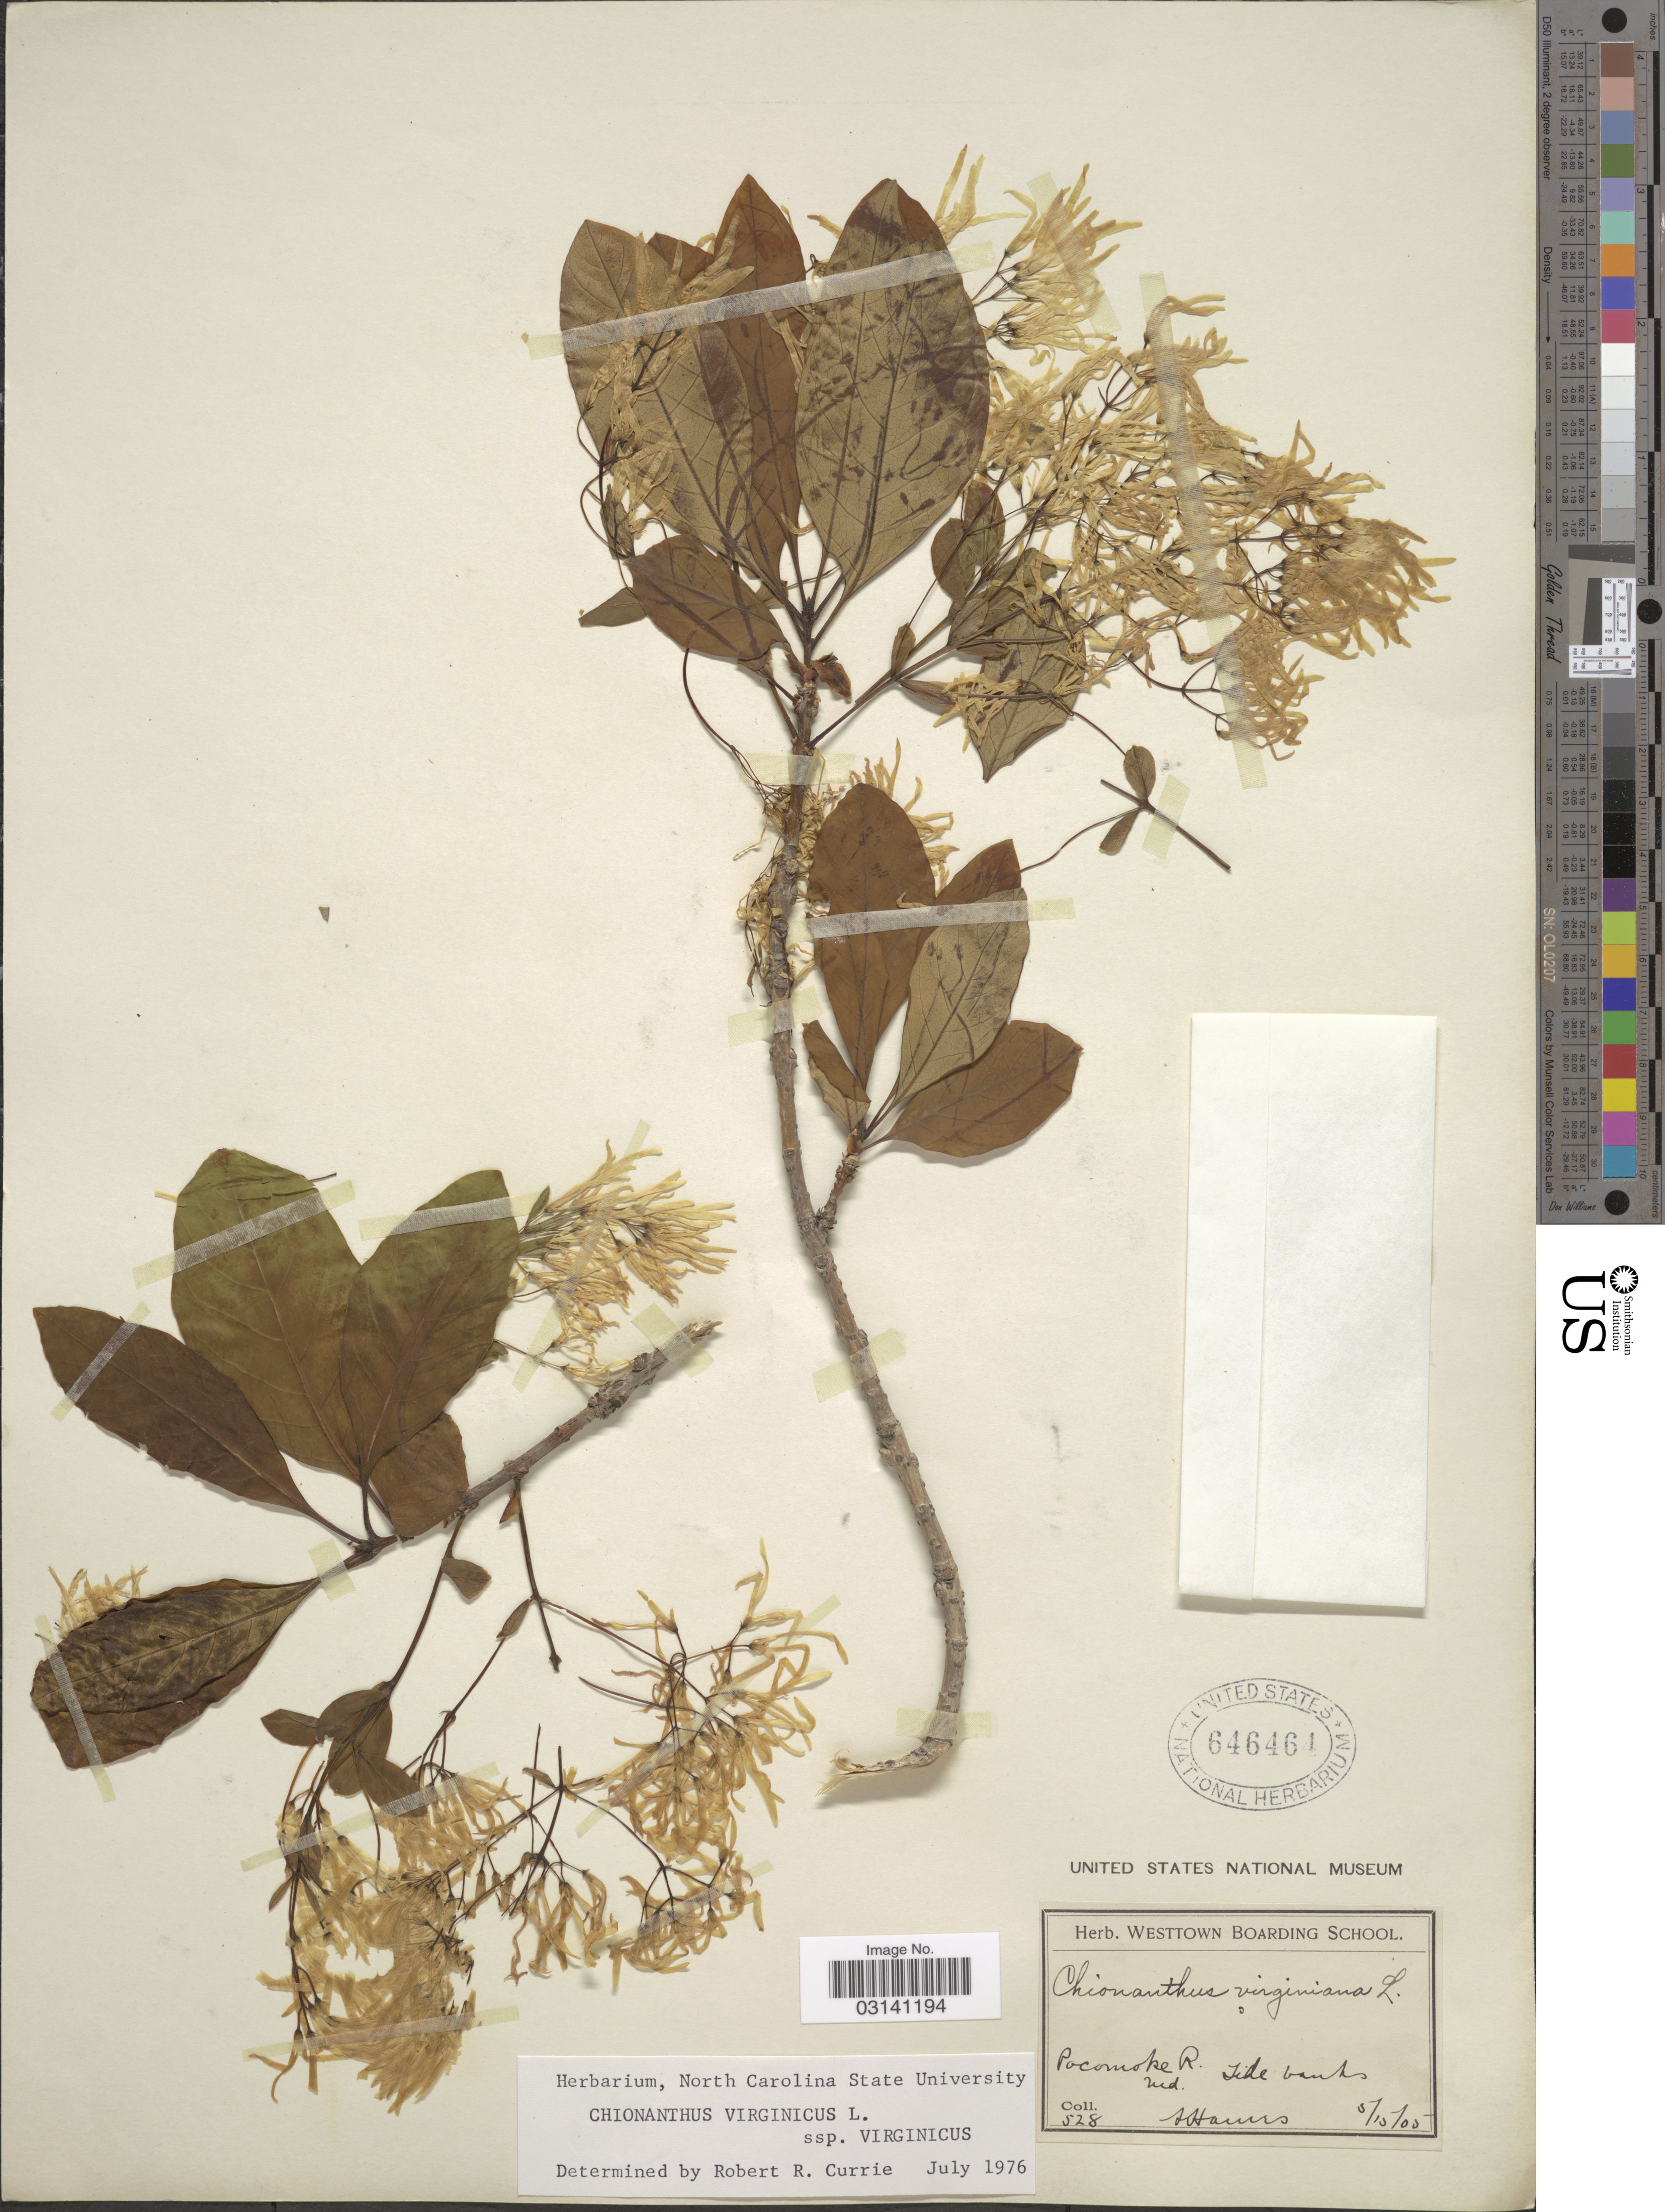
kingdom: Plantae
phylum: Tracheophyta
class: Magnoliopsida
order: Lamiales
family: Oleaceae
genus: Chionanthus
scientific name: Chionanthus virginicus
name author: L.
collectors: A. Hauers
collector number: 528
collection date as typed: Transcribed d/m/y: 15/5/5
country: United States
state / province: Maryland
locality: Pocomoke R., Tide banks.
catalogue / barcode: US 646464